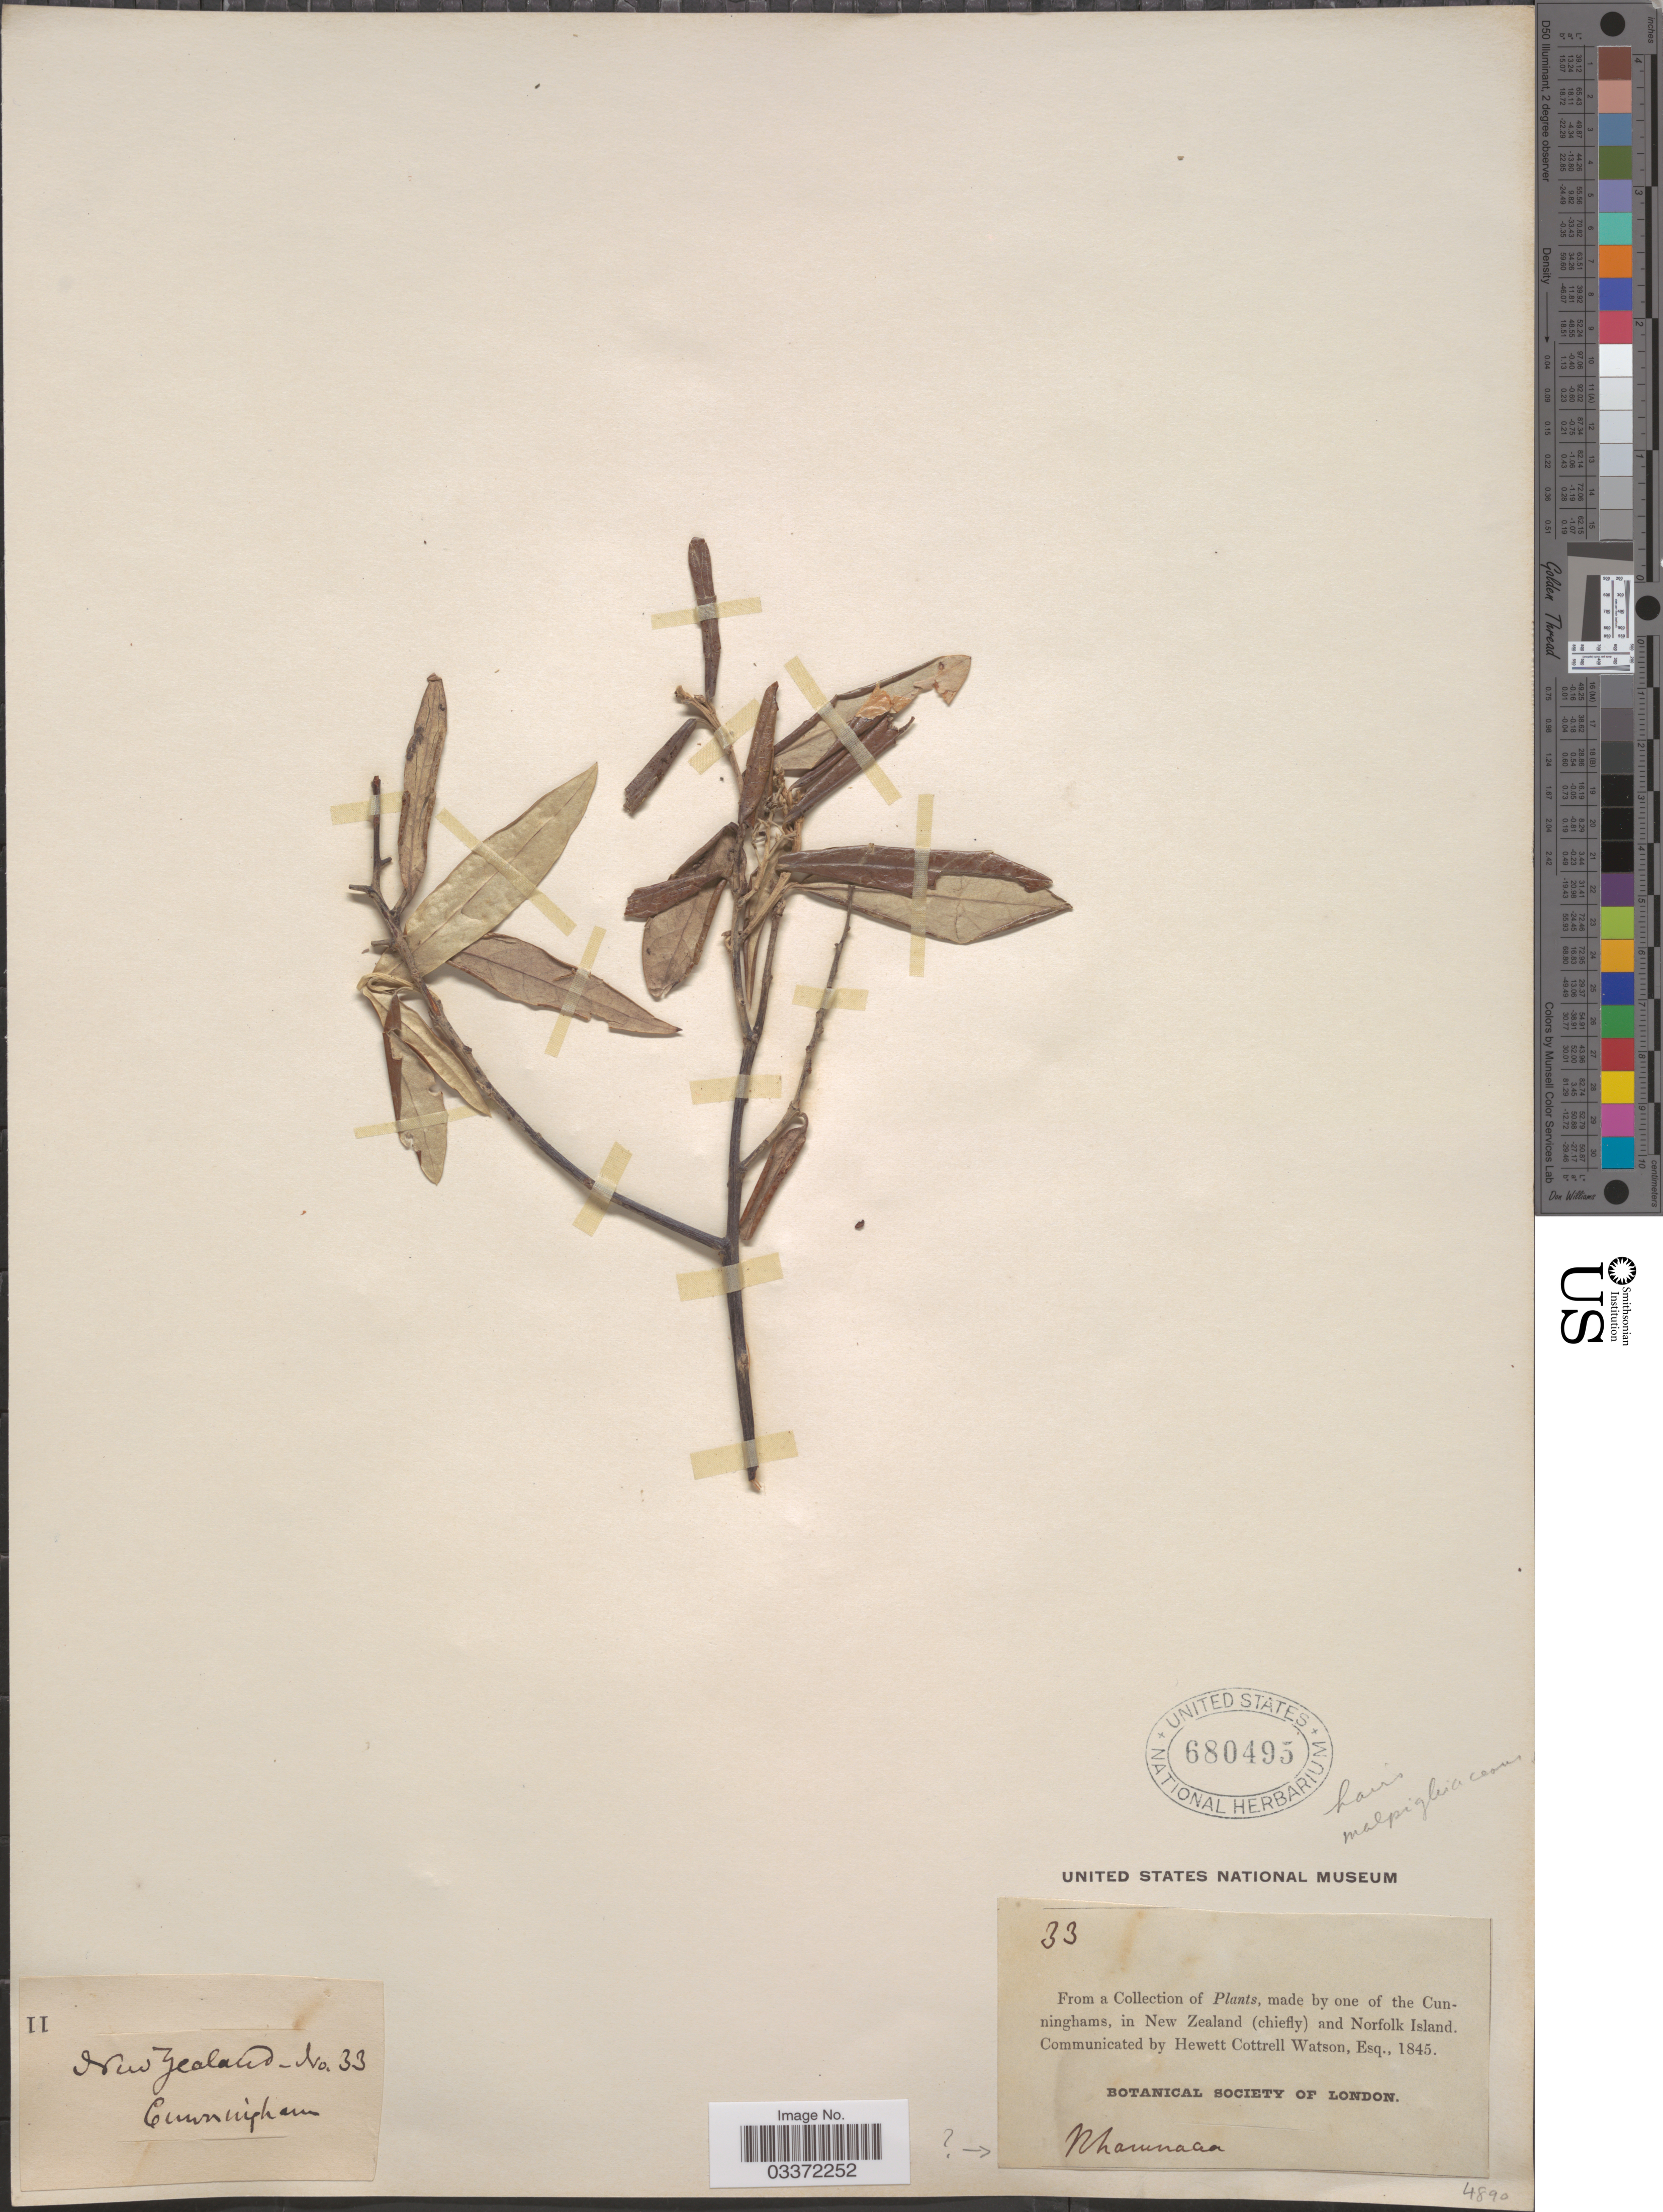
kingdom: Plantae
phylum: Tracheophyta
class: Magnoliopsida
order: Rosales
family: Rhamnaceae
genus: Pomaderris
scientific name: Pomaderris sp.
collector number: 33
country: New Zealand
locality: Cunningham.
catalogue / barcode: US 680495